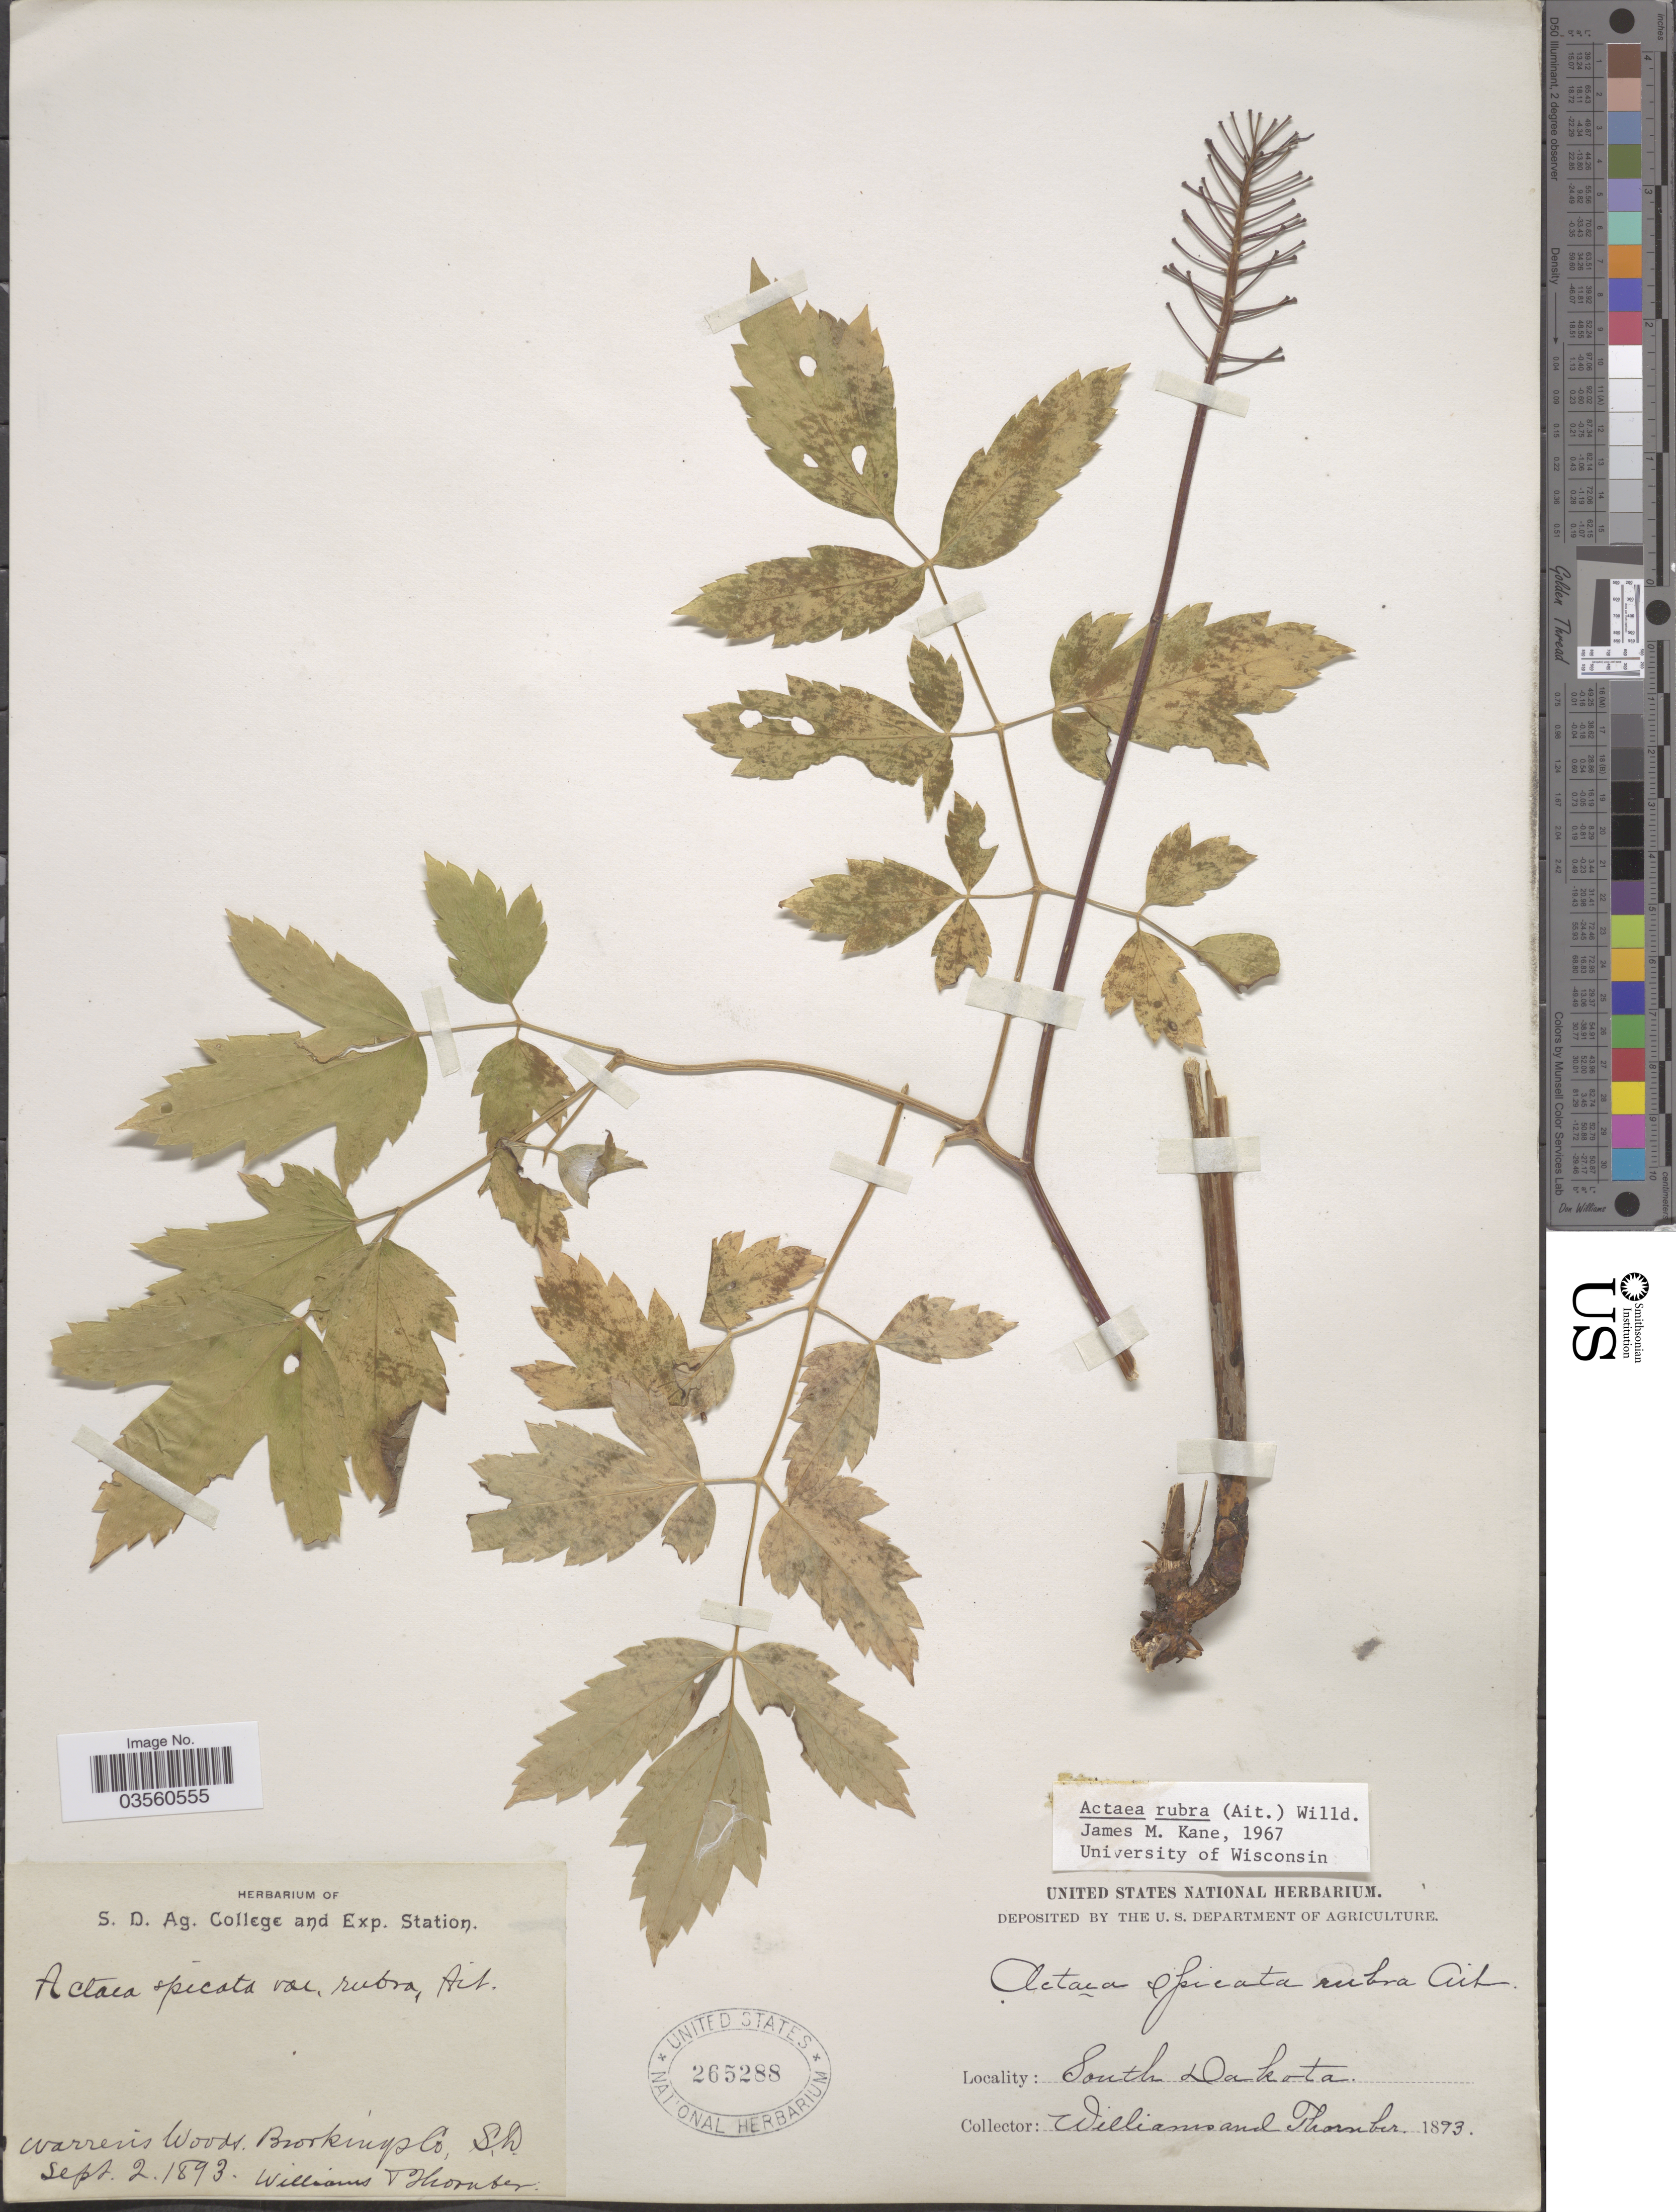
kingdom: Plantae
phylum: Tracheophyta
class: Magnoliopsida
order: Ranunculales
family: Ranunculaceae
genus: Actaea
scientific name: Actaea rubra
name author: (Aiton) Willd.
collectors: -- Williams & -. Thornber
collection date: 1893-09-02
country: United States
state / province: South Dakota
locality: Warren's woods. Brookings Co.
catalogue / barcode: US 265288